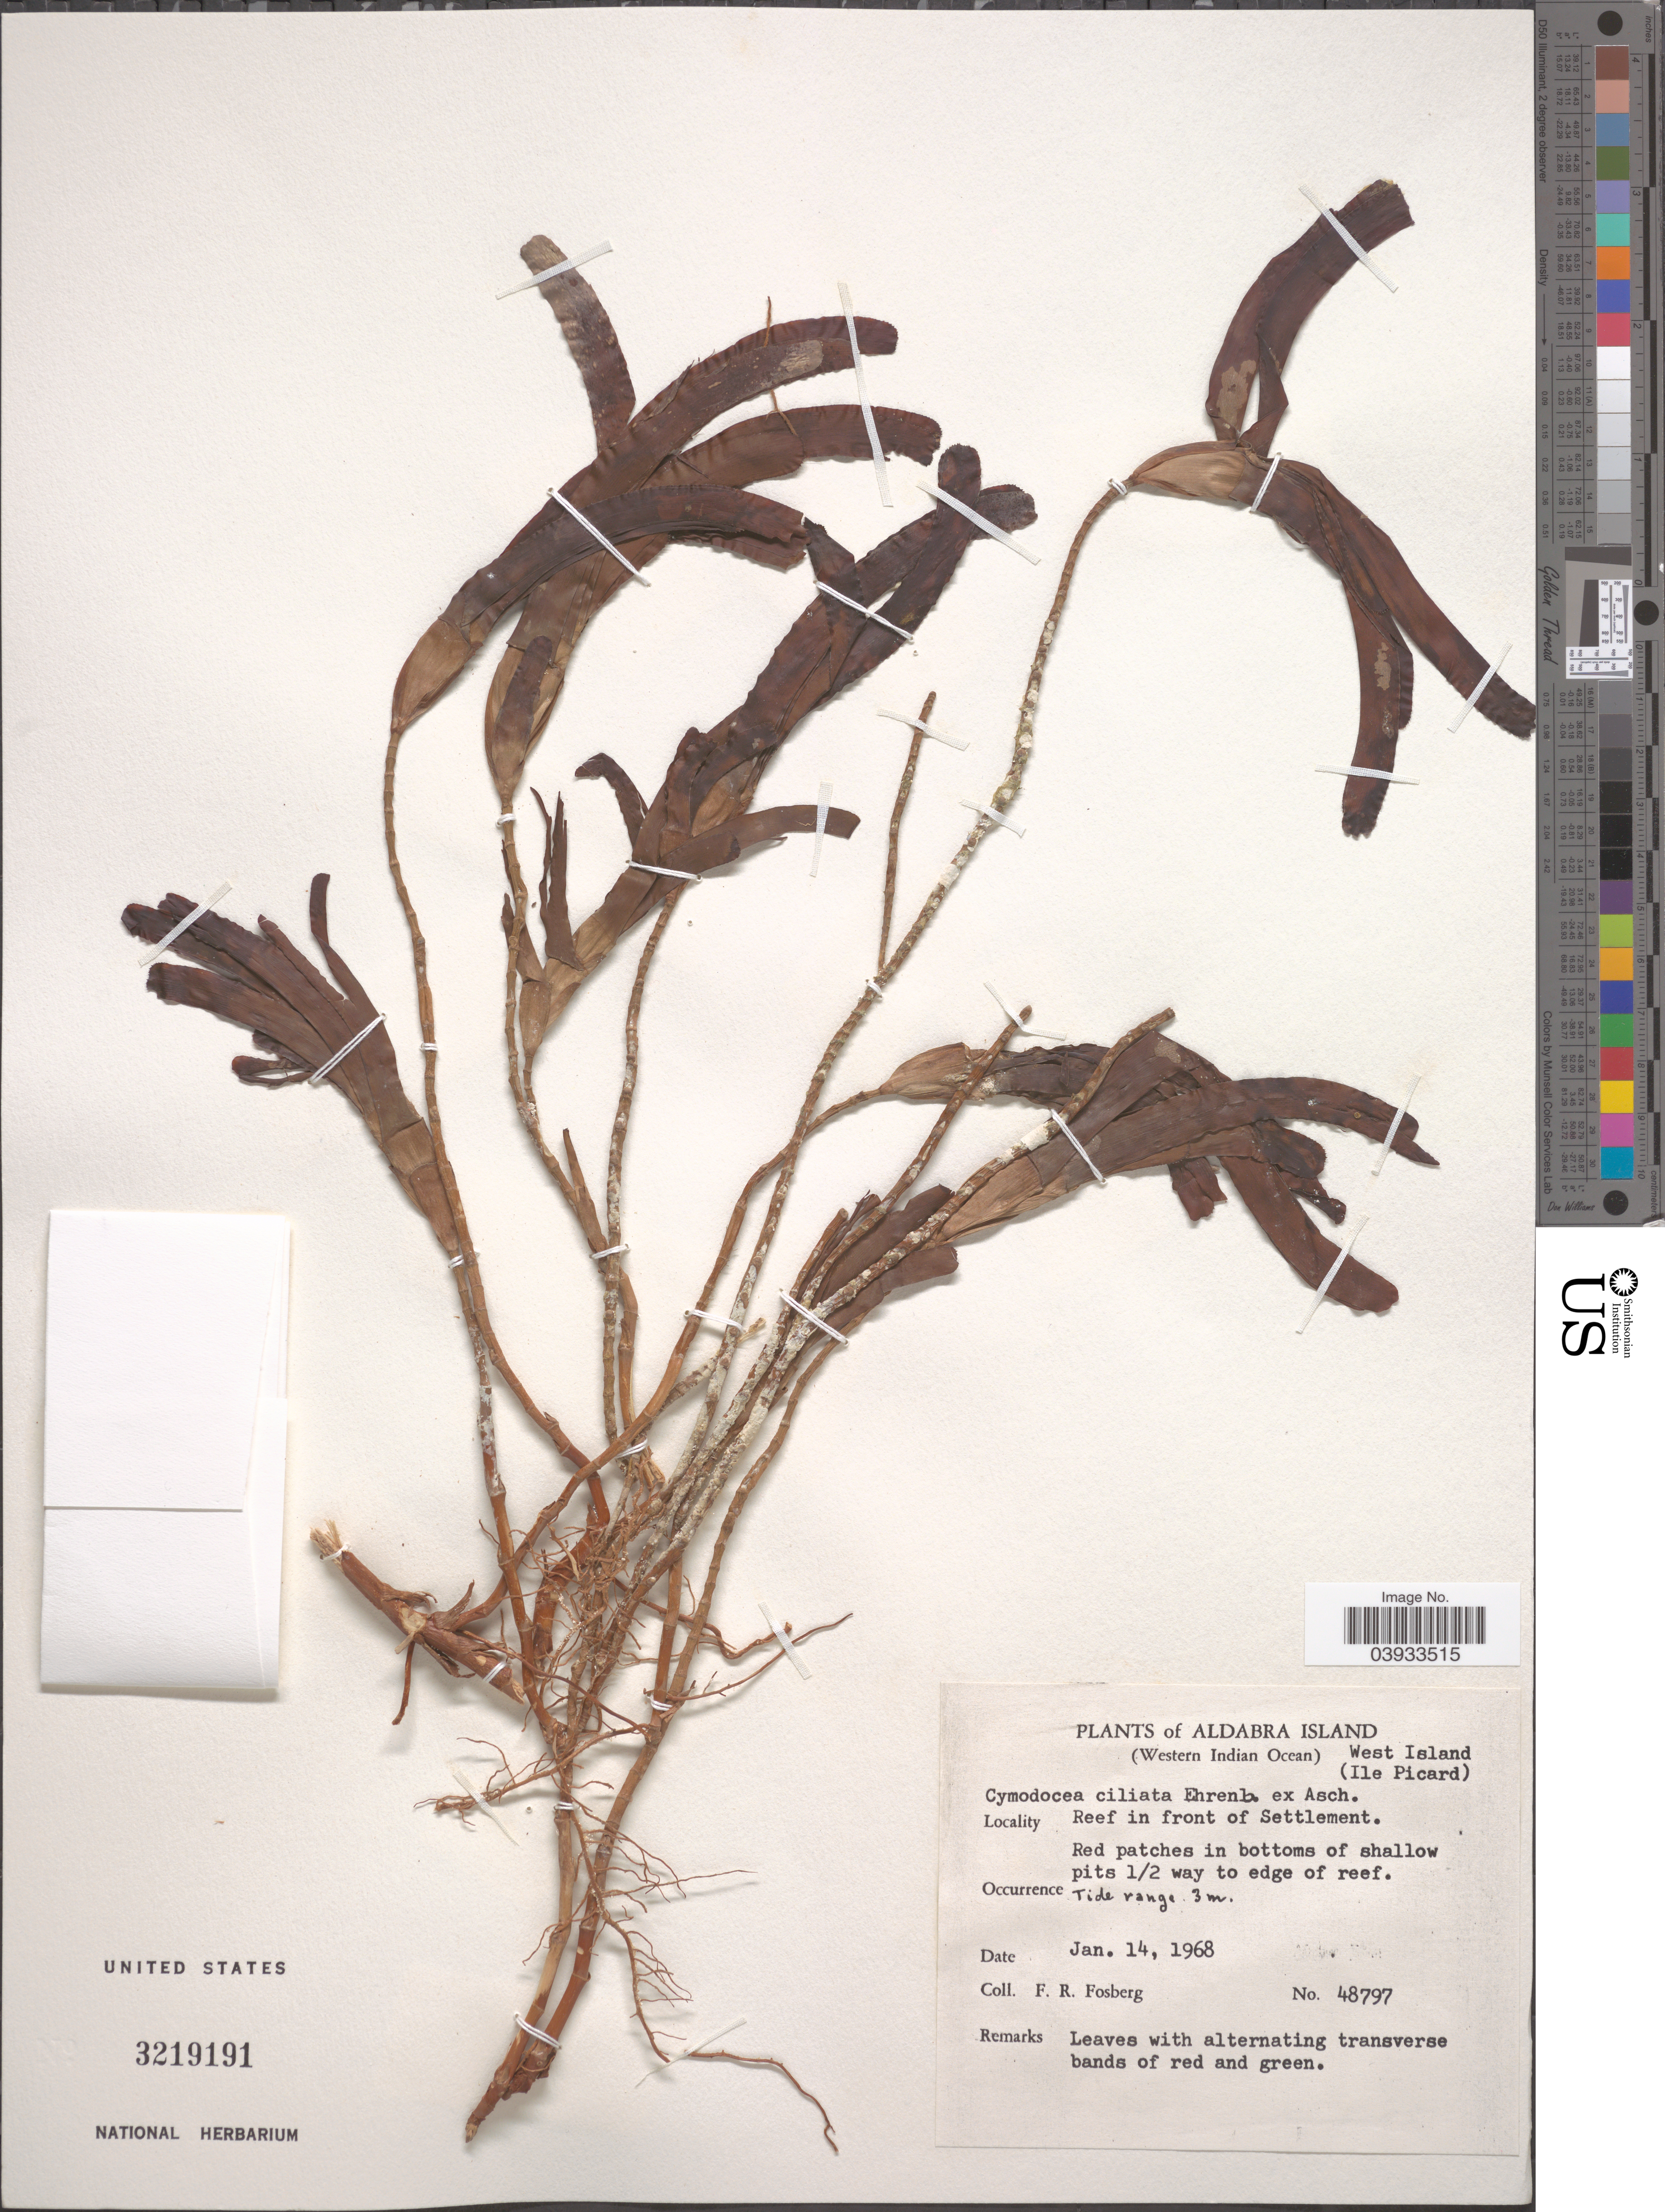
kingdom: Plantae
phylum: Tracheophyta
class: Liliopsida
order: Alismatales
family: Cymodoceaceae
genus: Thalassodendron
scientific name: Thalassodendron ciliatum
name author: (Forssk.) Hartog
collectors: F. R. Fosberg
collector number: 48797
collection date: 1968-01-14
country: Seychelles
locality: Aldabra Island. (Western Indian Ocean) West Island (Ile Picard). In front of Settlement.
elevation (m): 3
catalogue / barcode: US 3219191